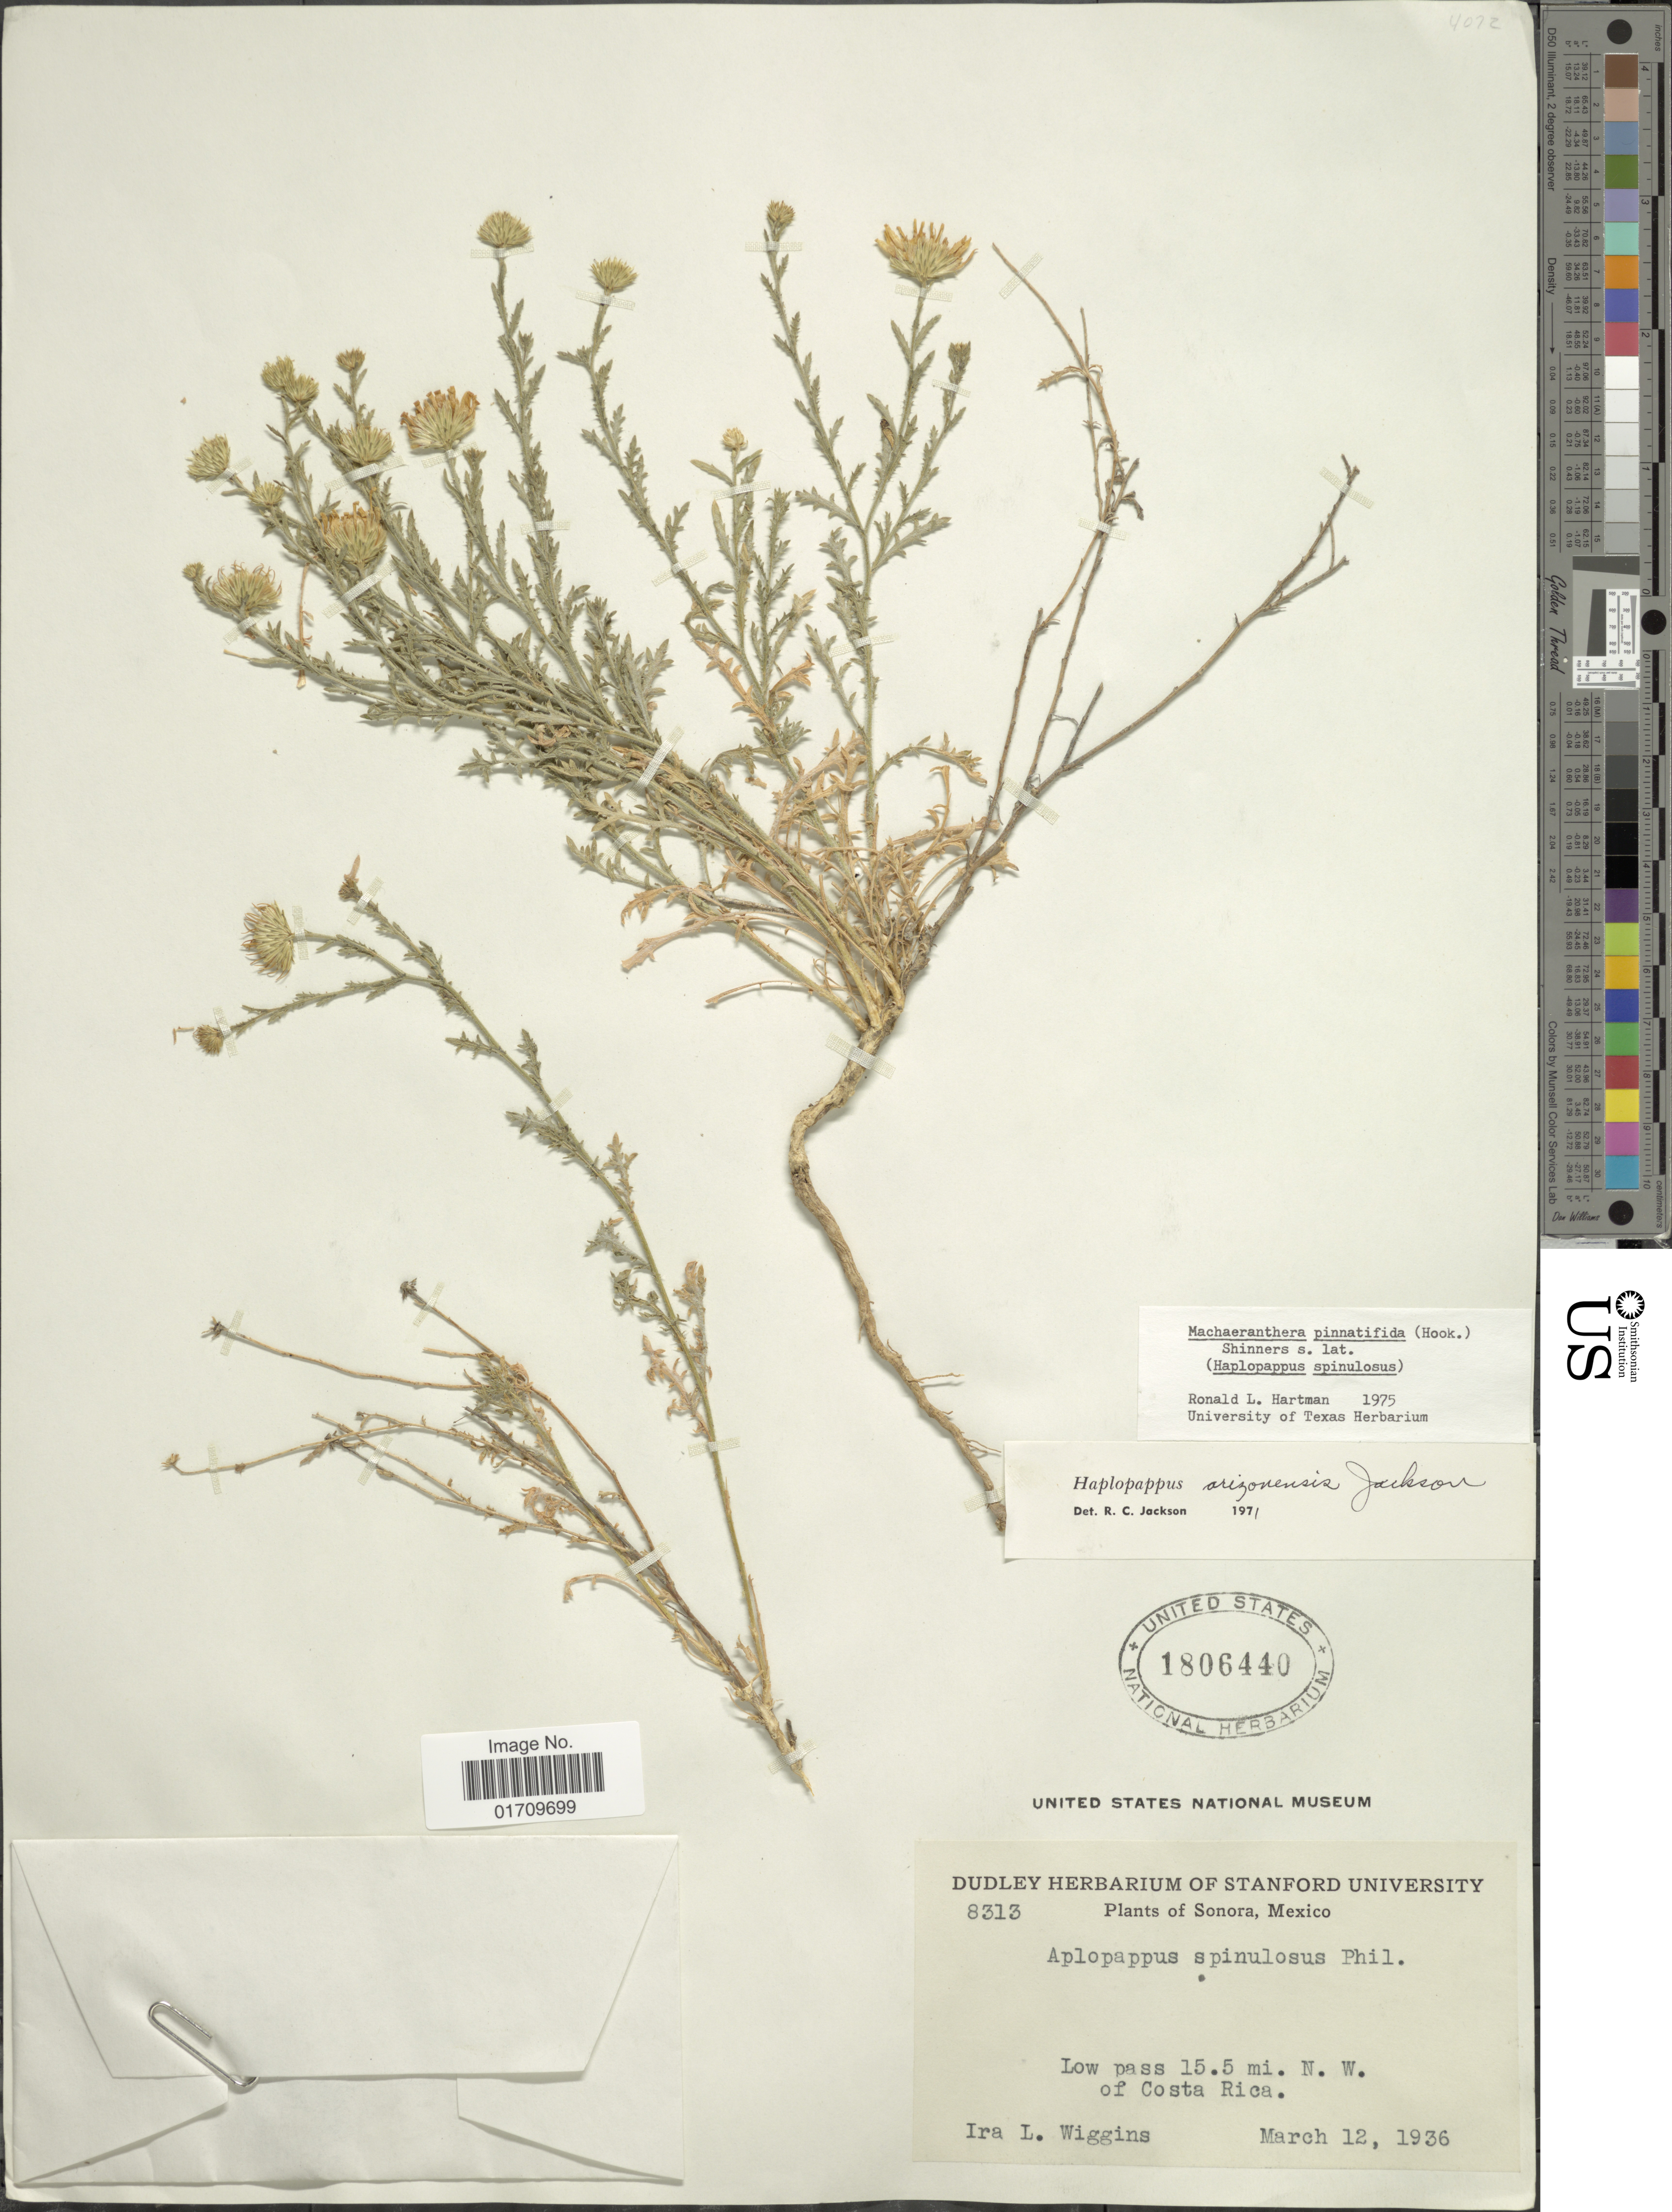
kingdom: Plantae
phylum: Tracheophyta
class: Magnoliopsida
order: Asterales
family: Asteraceae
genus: Machaeranthera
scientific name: Machaeranthera pinnatifida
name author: (Hook.) Shinners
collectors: I. L. Wiggins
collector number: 8313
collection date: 1936-03-12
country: Mexico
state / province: Sonora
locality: Low pass 15.5 mi. N.W. of Costa Rica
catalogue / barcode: US 1806440